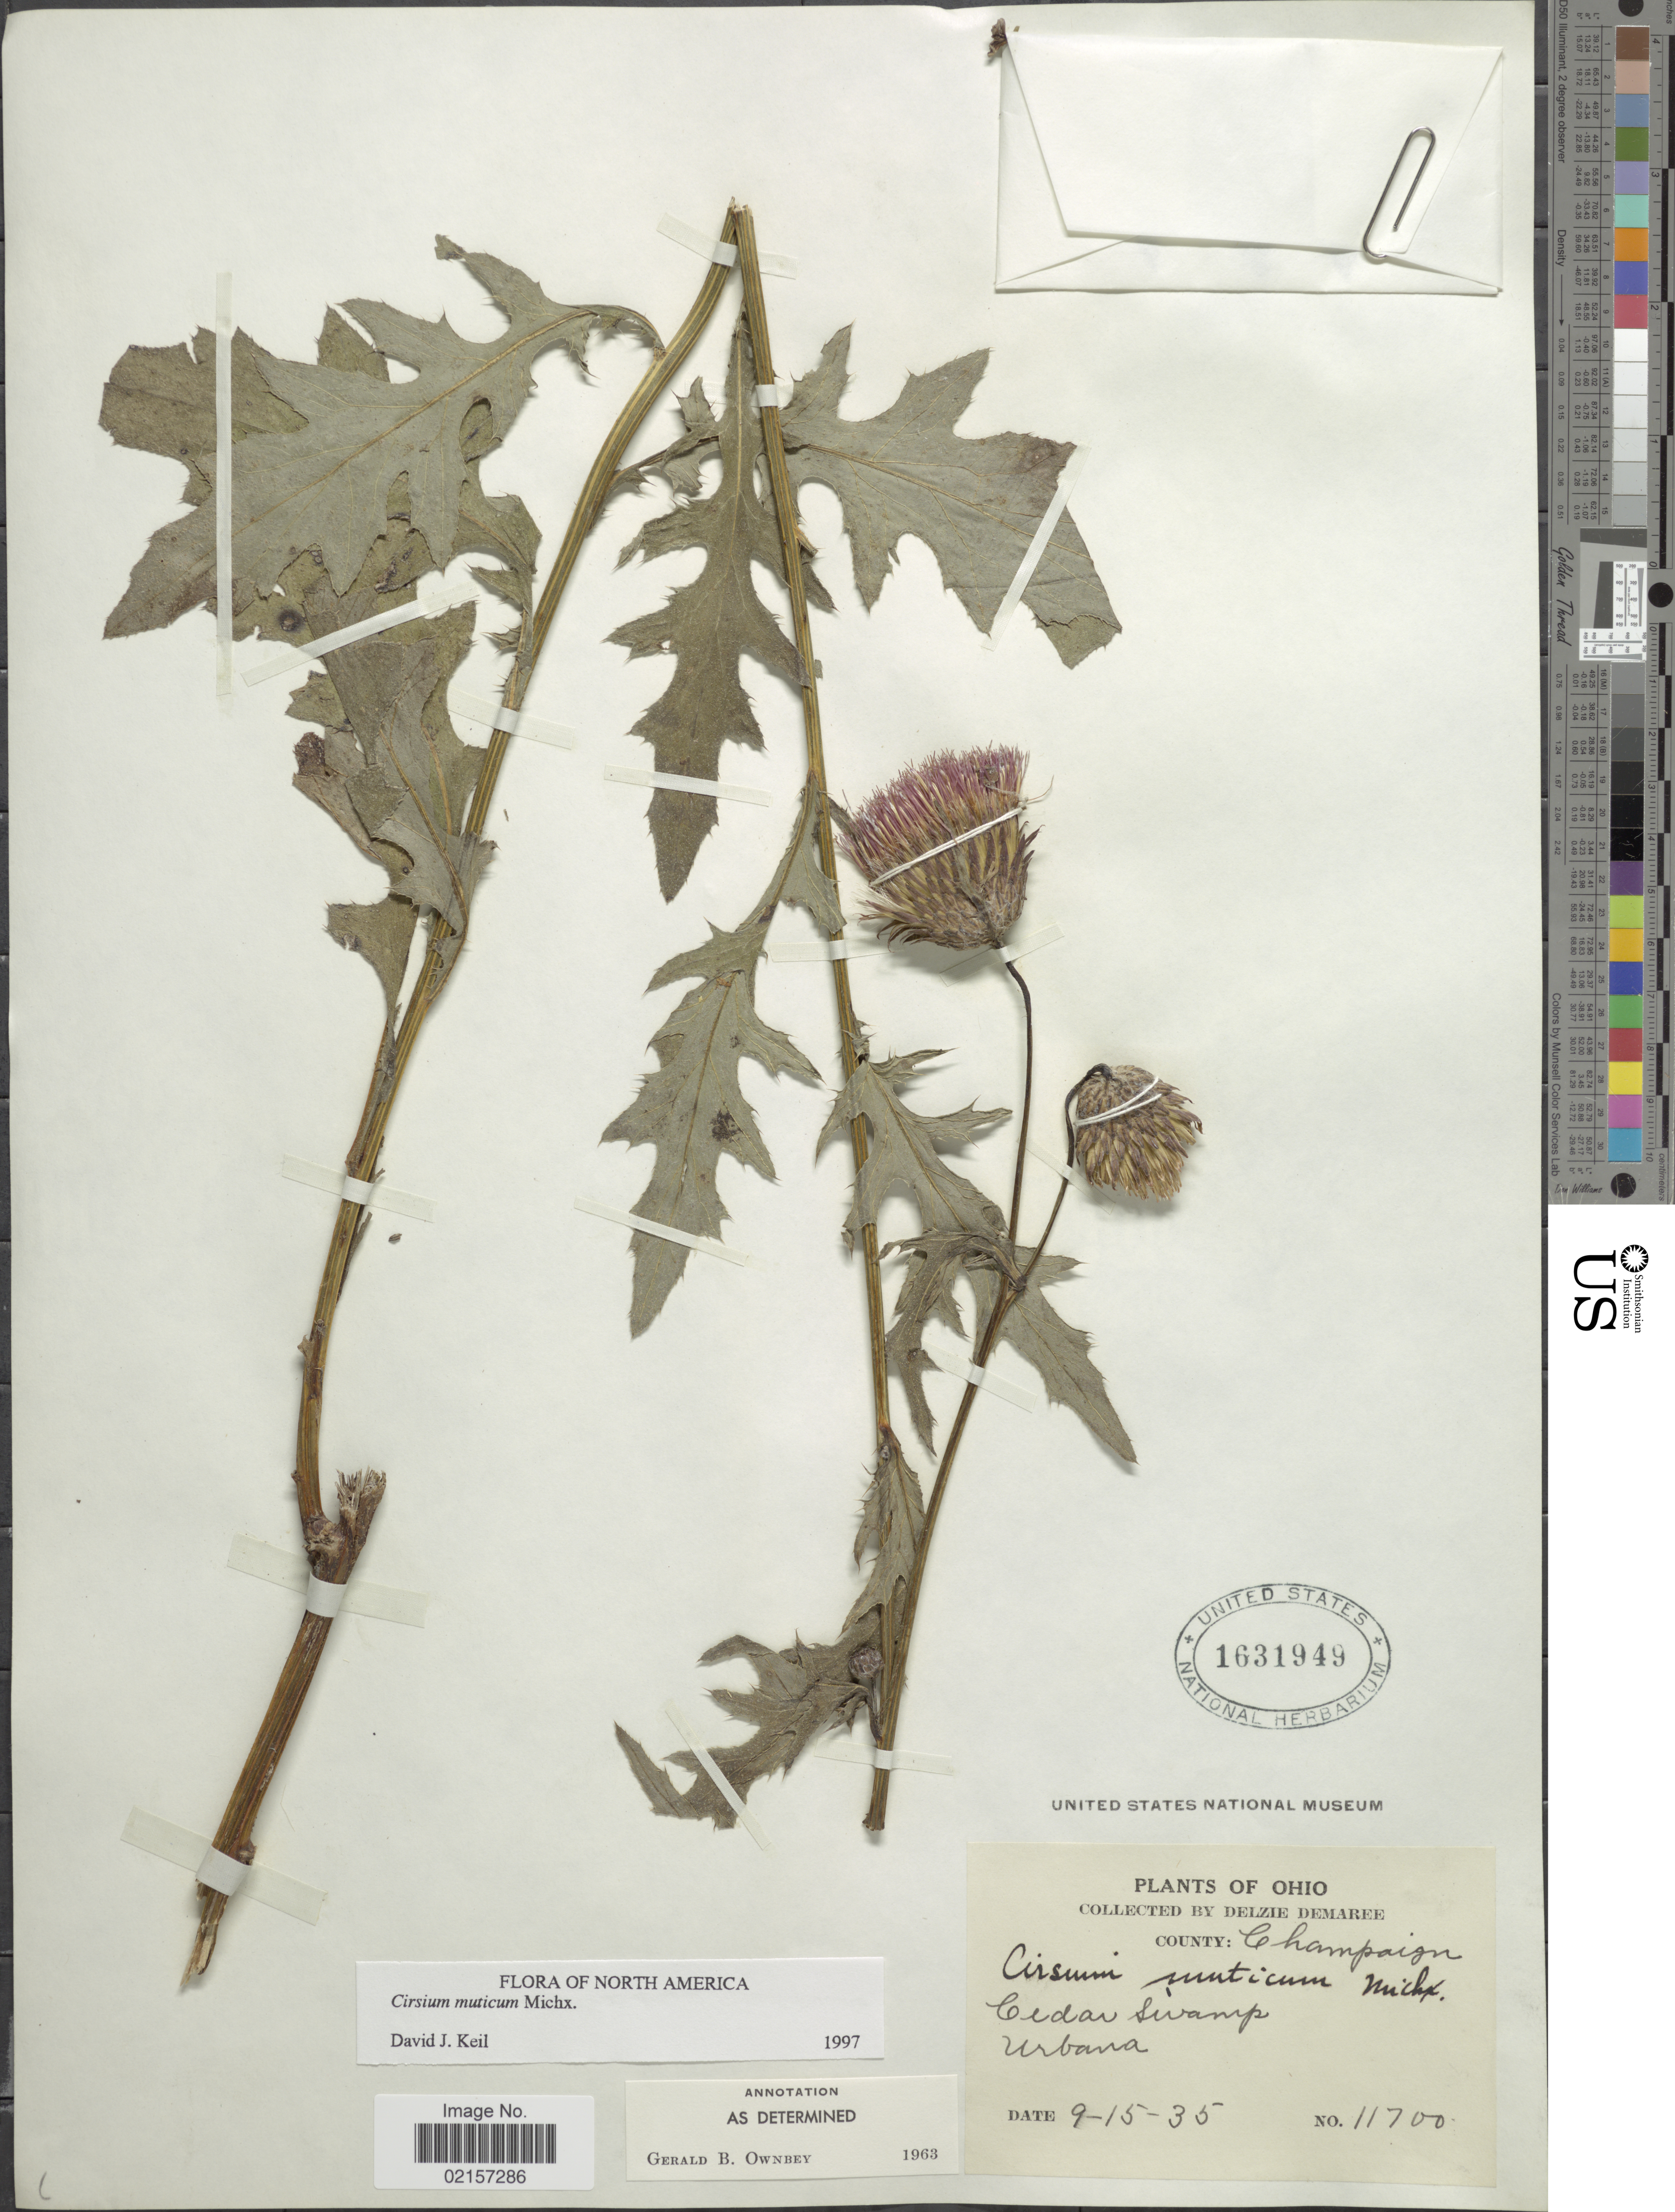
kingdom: Plantae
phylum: Tracheophyta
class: Magnoliopsida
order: Asterales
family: Asteraceae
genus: Cirsium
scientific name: Cirsium muticum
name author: Michx.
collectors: D. Demaree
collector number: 11700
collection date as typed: Transcribed d/m/y: 15/9/35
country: United States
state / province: Ohio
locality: County: Champaign, Cedar swamp, Urbana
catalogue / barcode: US 1631949